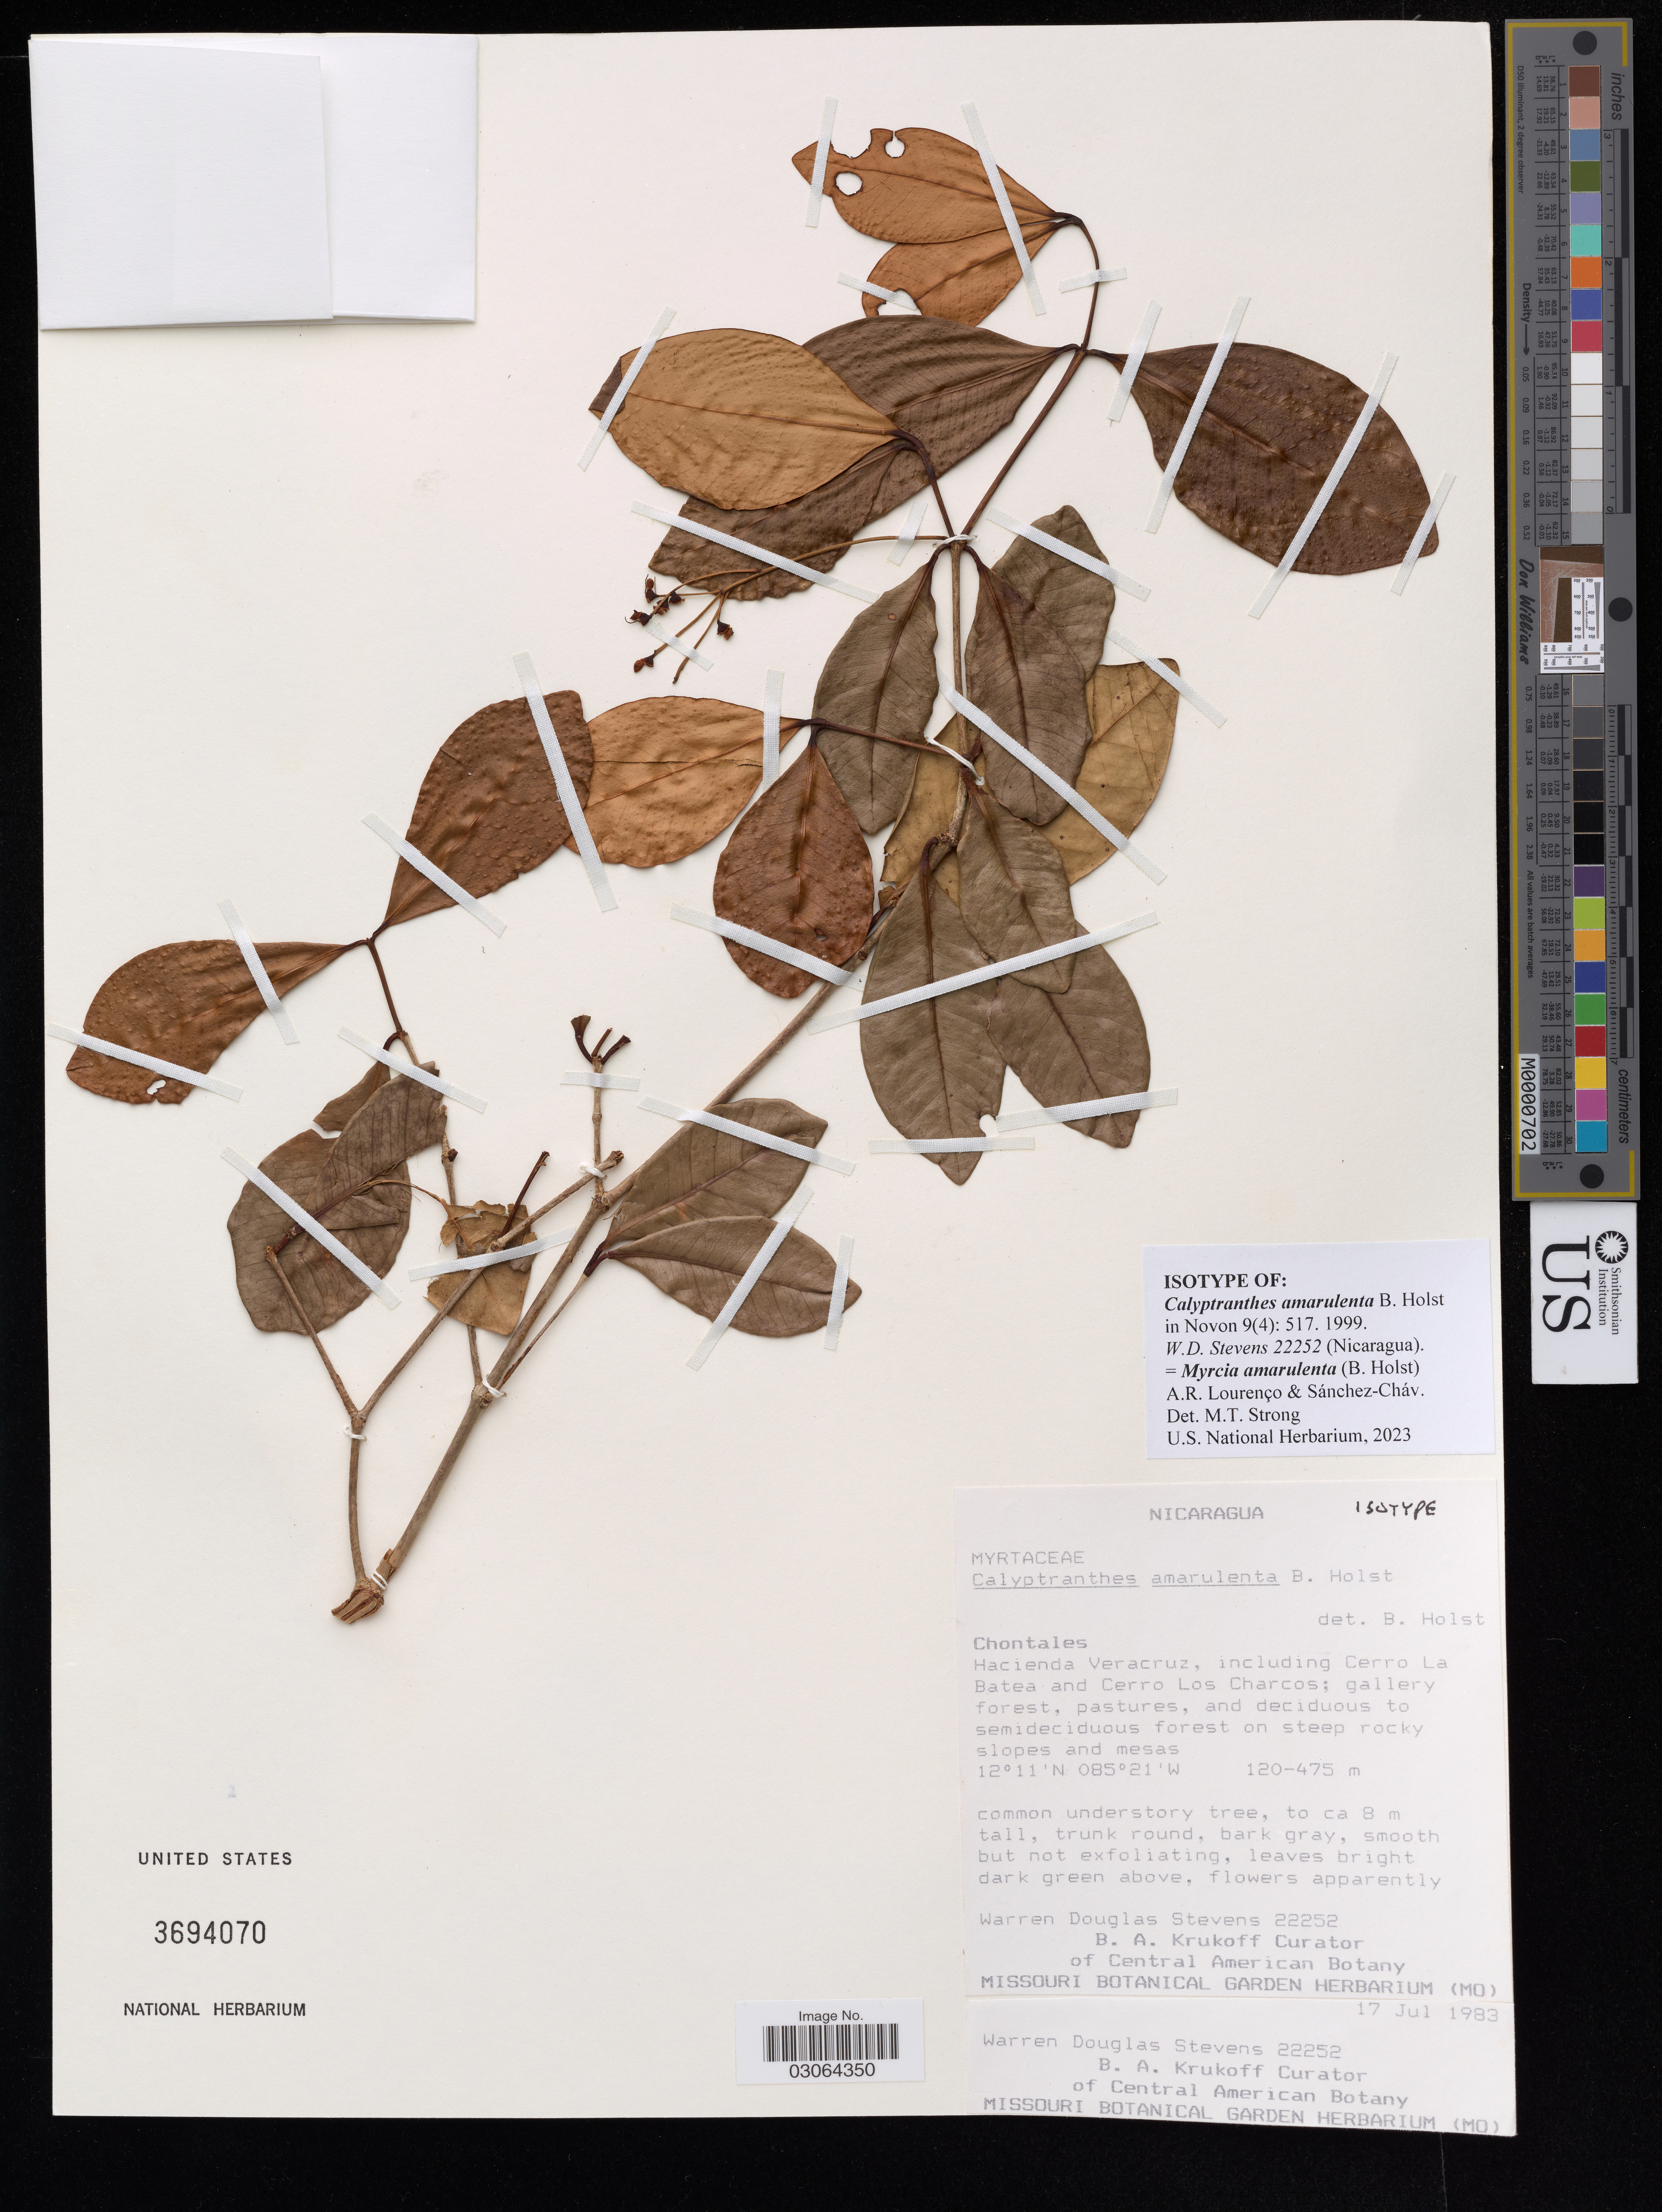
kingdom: Plantae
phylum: Tracheophyta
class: Magnoliopsida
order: Myrtales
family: Myrtaceae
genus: Calyptranthes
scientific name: Calyptranthes amarulenta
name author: B. Holst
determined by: Strong, Mark T., (BOT), Smithsonian Institution - National Museum of Natural History (UNITED STATES)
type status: Isotype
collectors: W. D. Stevens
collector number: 22252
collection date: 1983-07-17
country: Nicaragua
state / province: Chontales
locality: Hacienda Veracruz, including Cerro La Batea and Cerro Los Charcos.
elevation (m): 120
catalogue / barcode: US 3694070